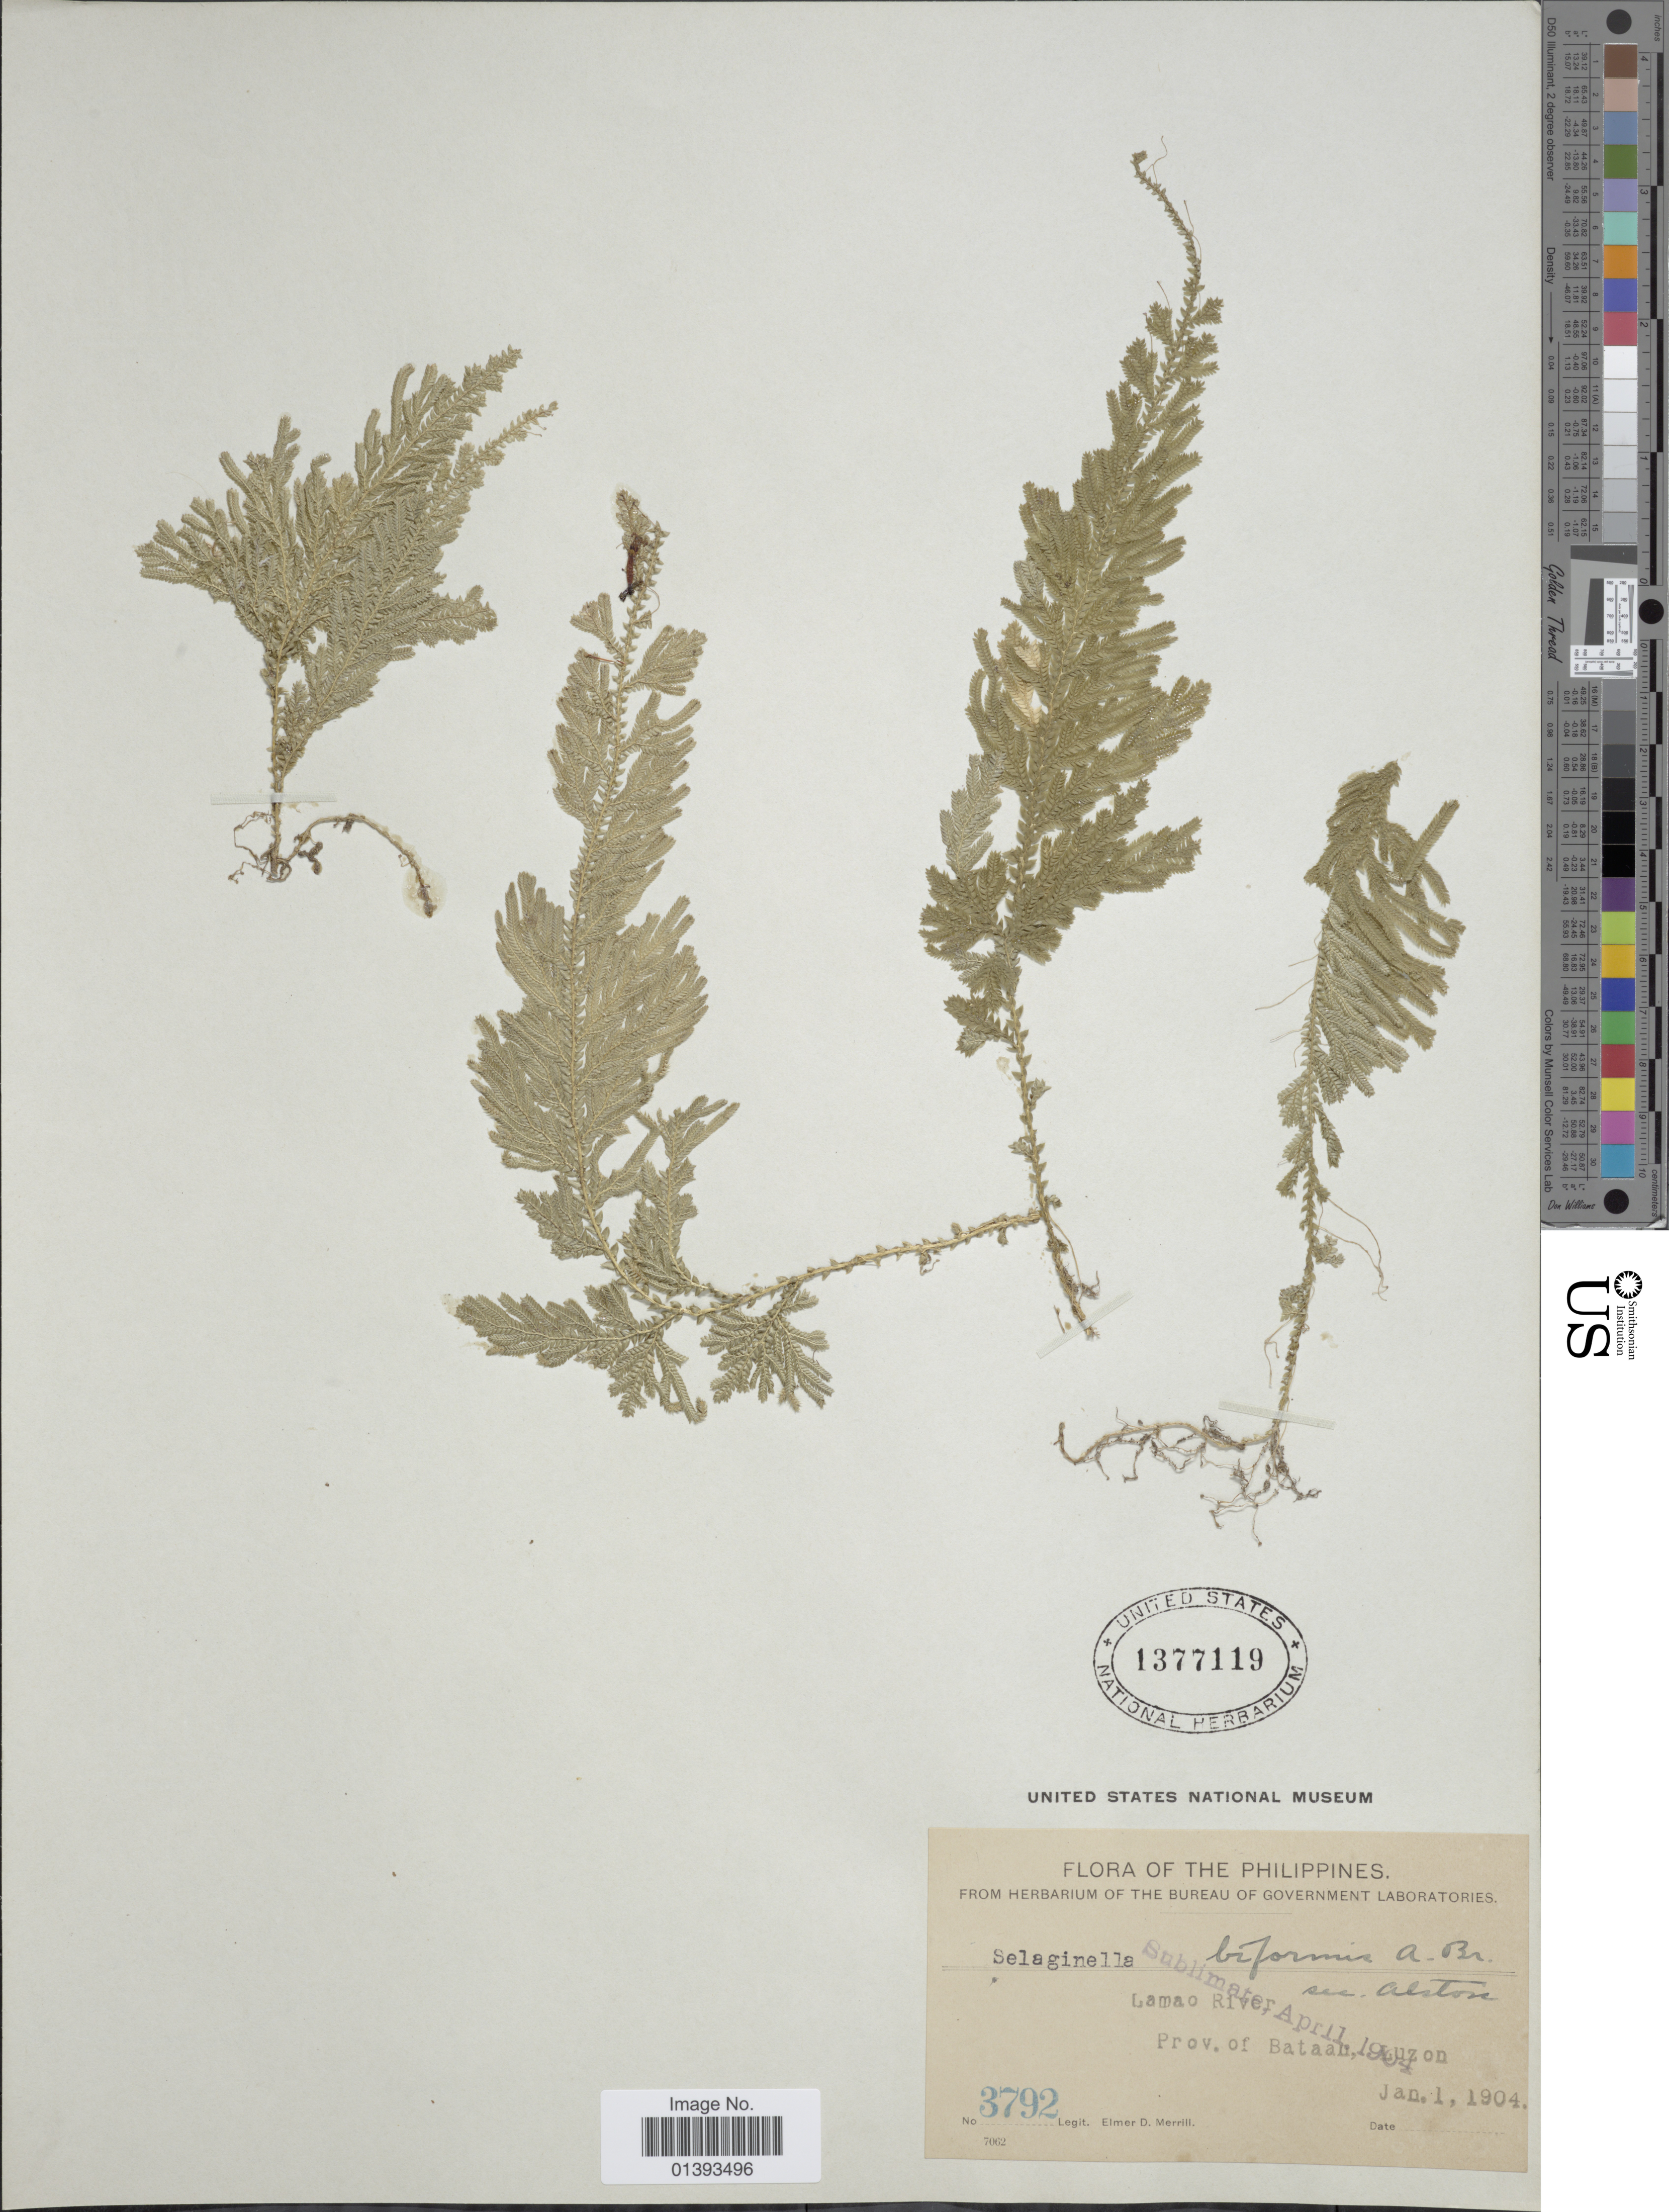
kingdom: Plantae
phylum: Tracheophyta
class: Lycopodiopsida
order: Selaginellales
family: Selaginellaceae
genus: Selaginella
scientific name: Selaginella biformis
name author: A. Braun ex Kuhn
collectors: E. D. Merrill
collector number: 3792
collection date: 1904-01-01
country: Philippines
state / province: Central Luzon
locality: Lamao River, prov. of Bataan, Luzon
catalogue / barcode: US 1377119